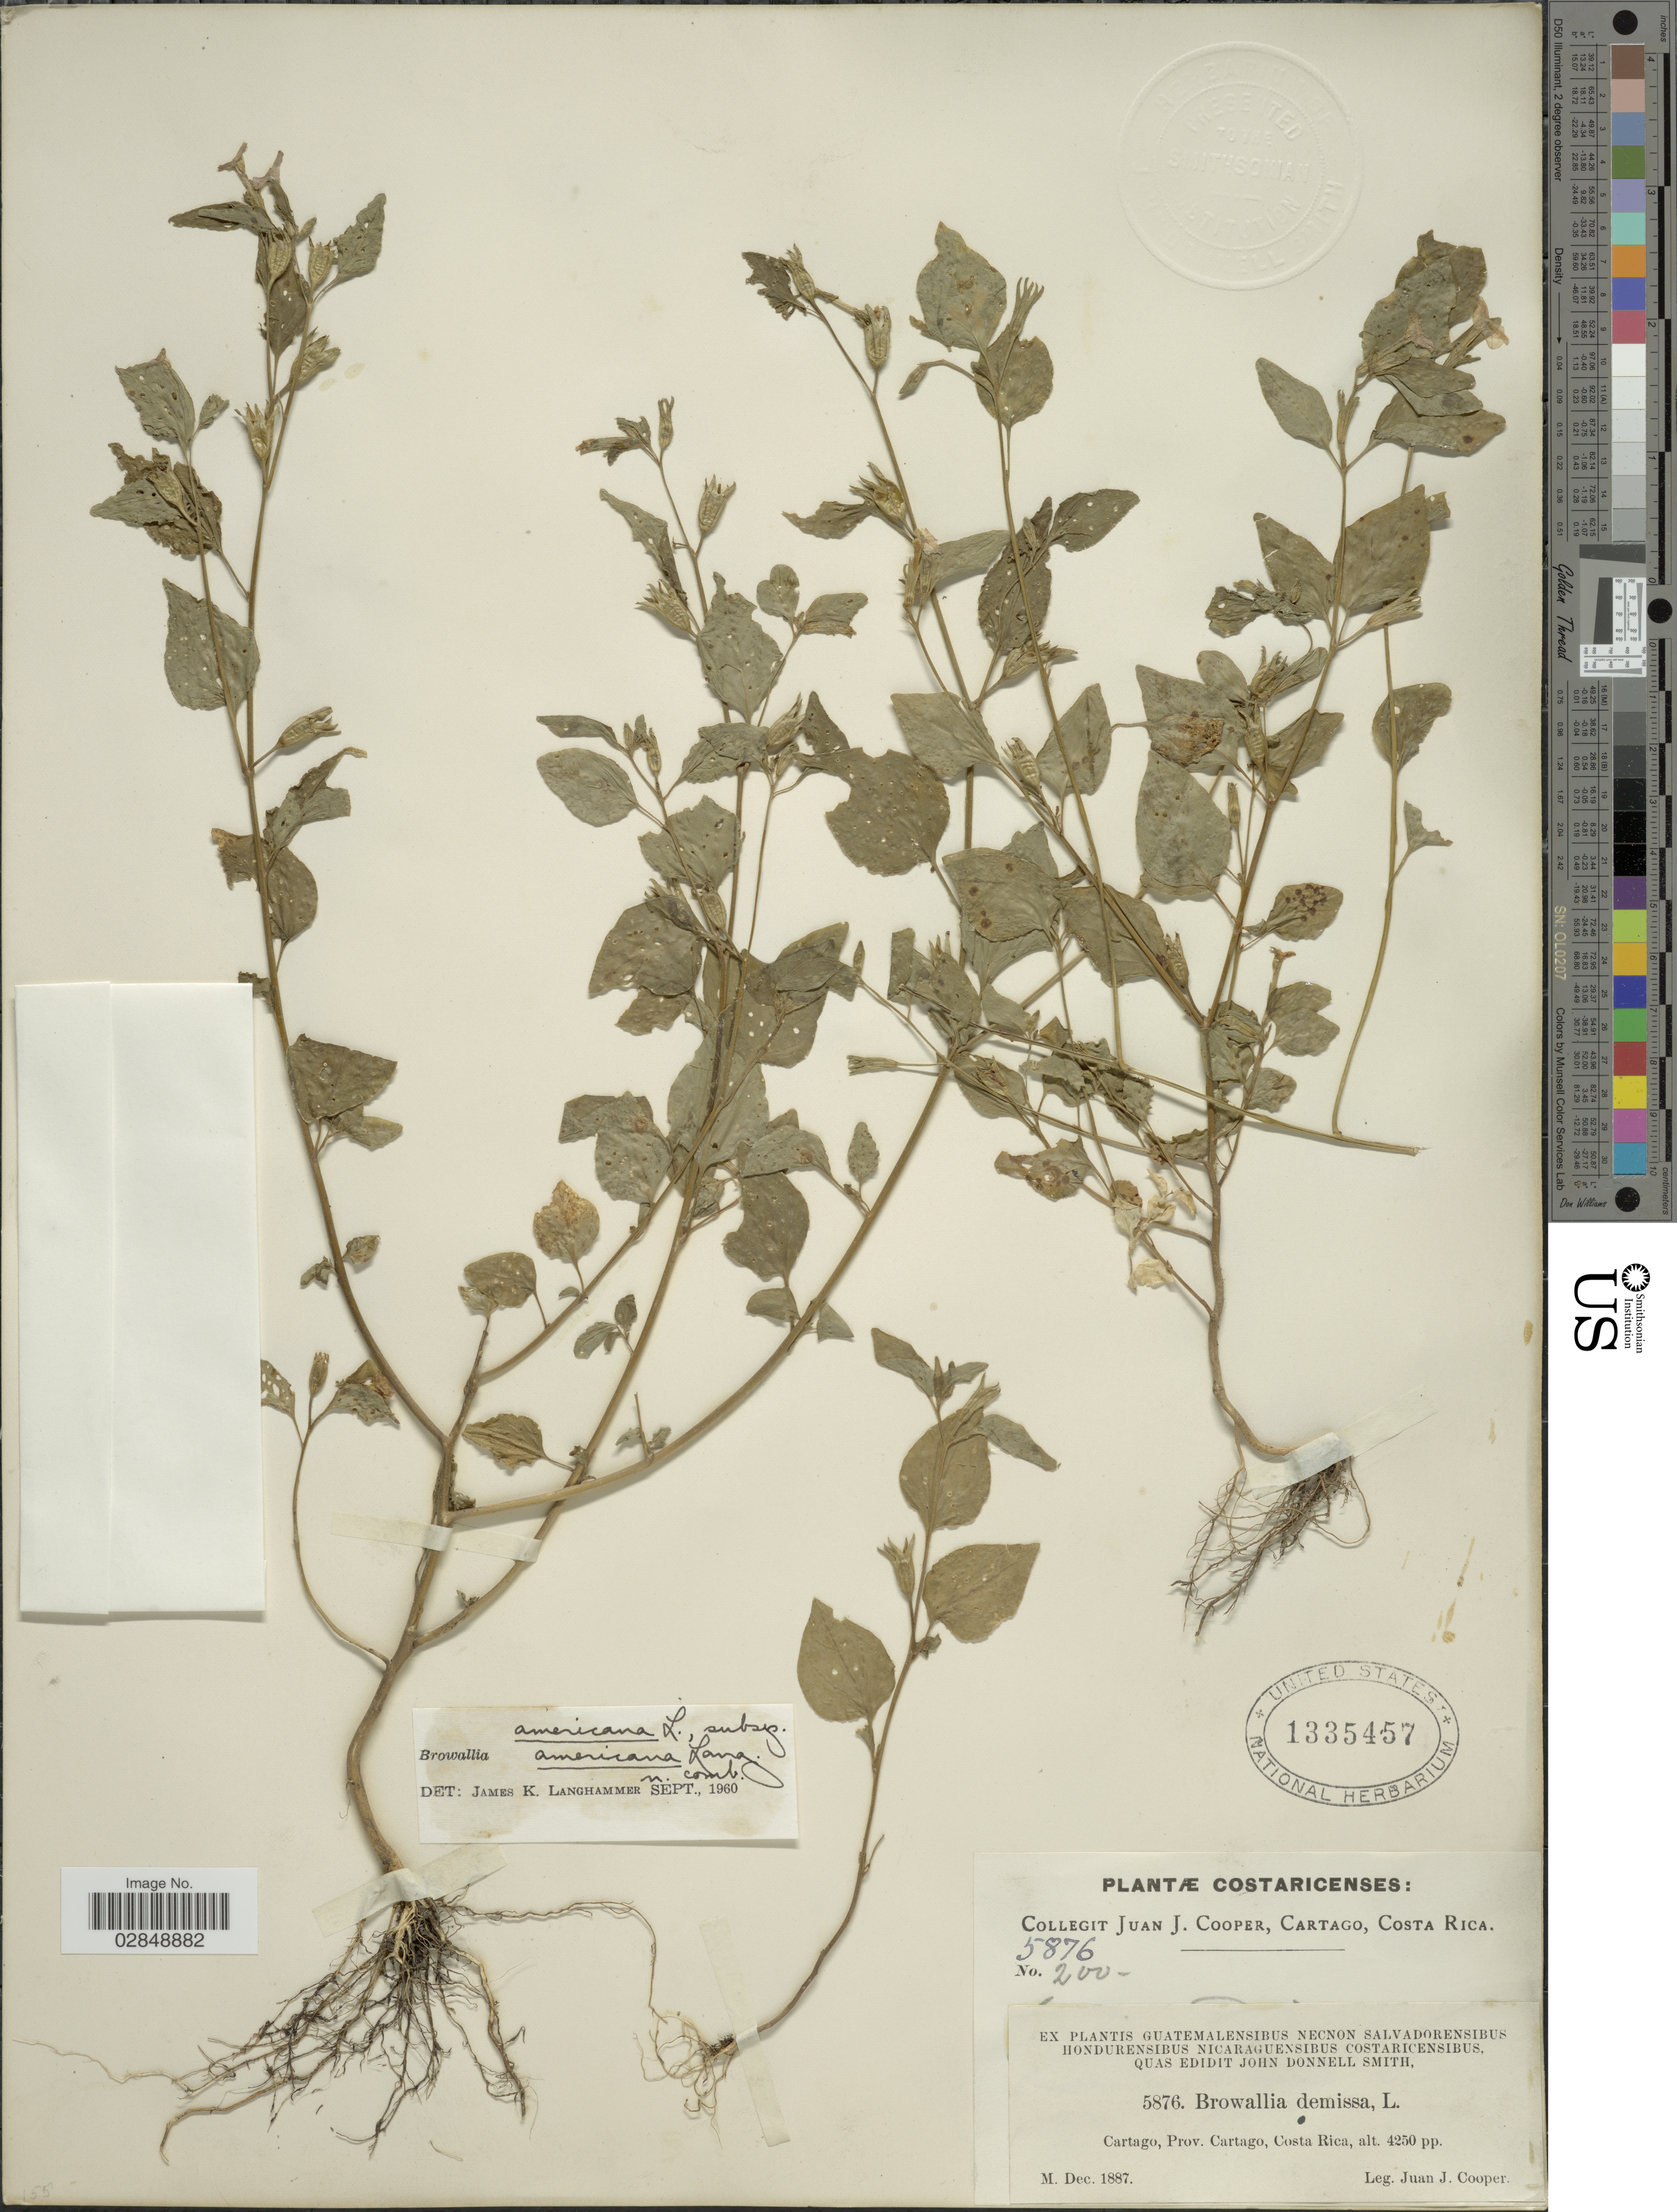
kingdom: Plantae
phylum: Tracheophyta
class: Magnoliopsida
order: Solanales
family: Solanaceae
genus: Browallia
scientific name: Browallia americana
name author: L.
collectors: J. J. Cooper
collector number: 5876/200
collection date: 1887-12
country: Costa Rica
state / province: Cartago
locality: Cartago.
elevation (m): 1295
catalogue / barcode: US 1335457